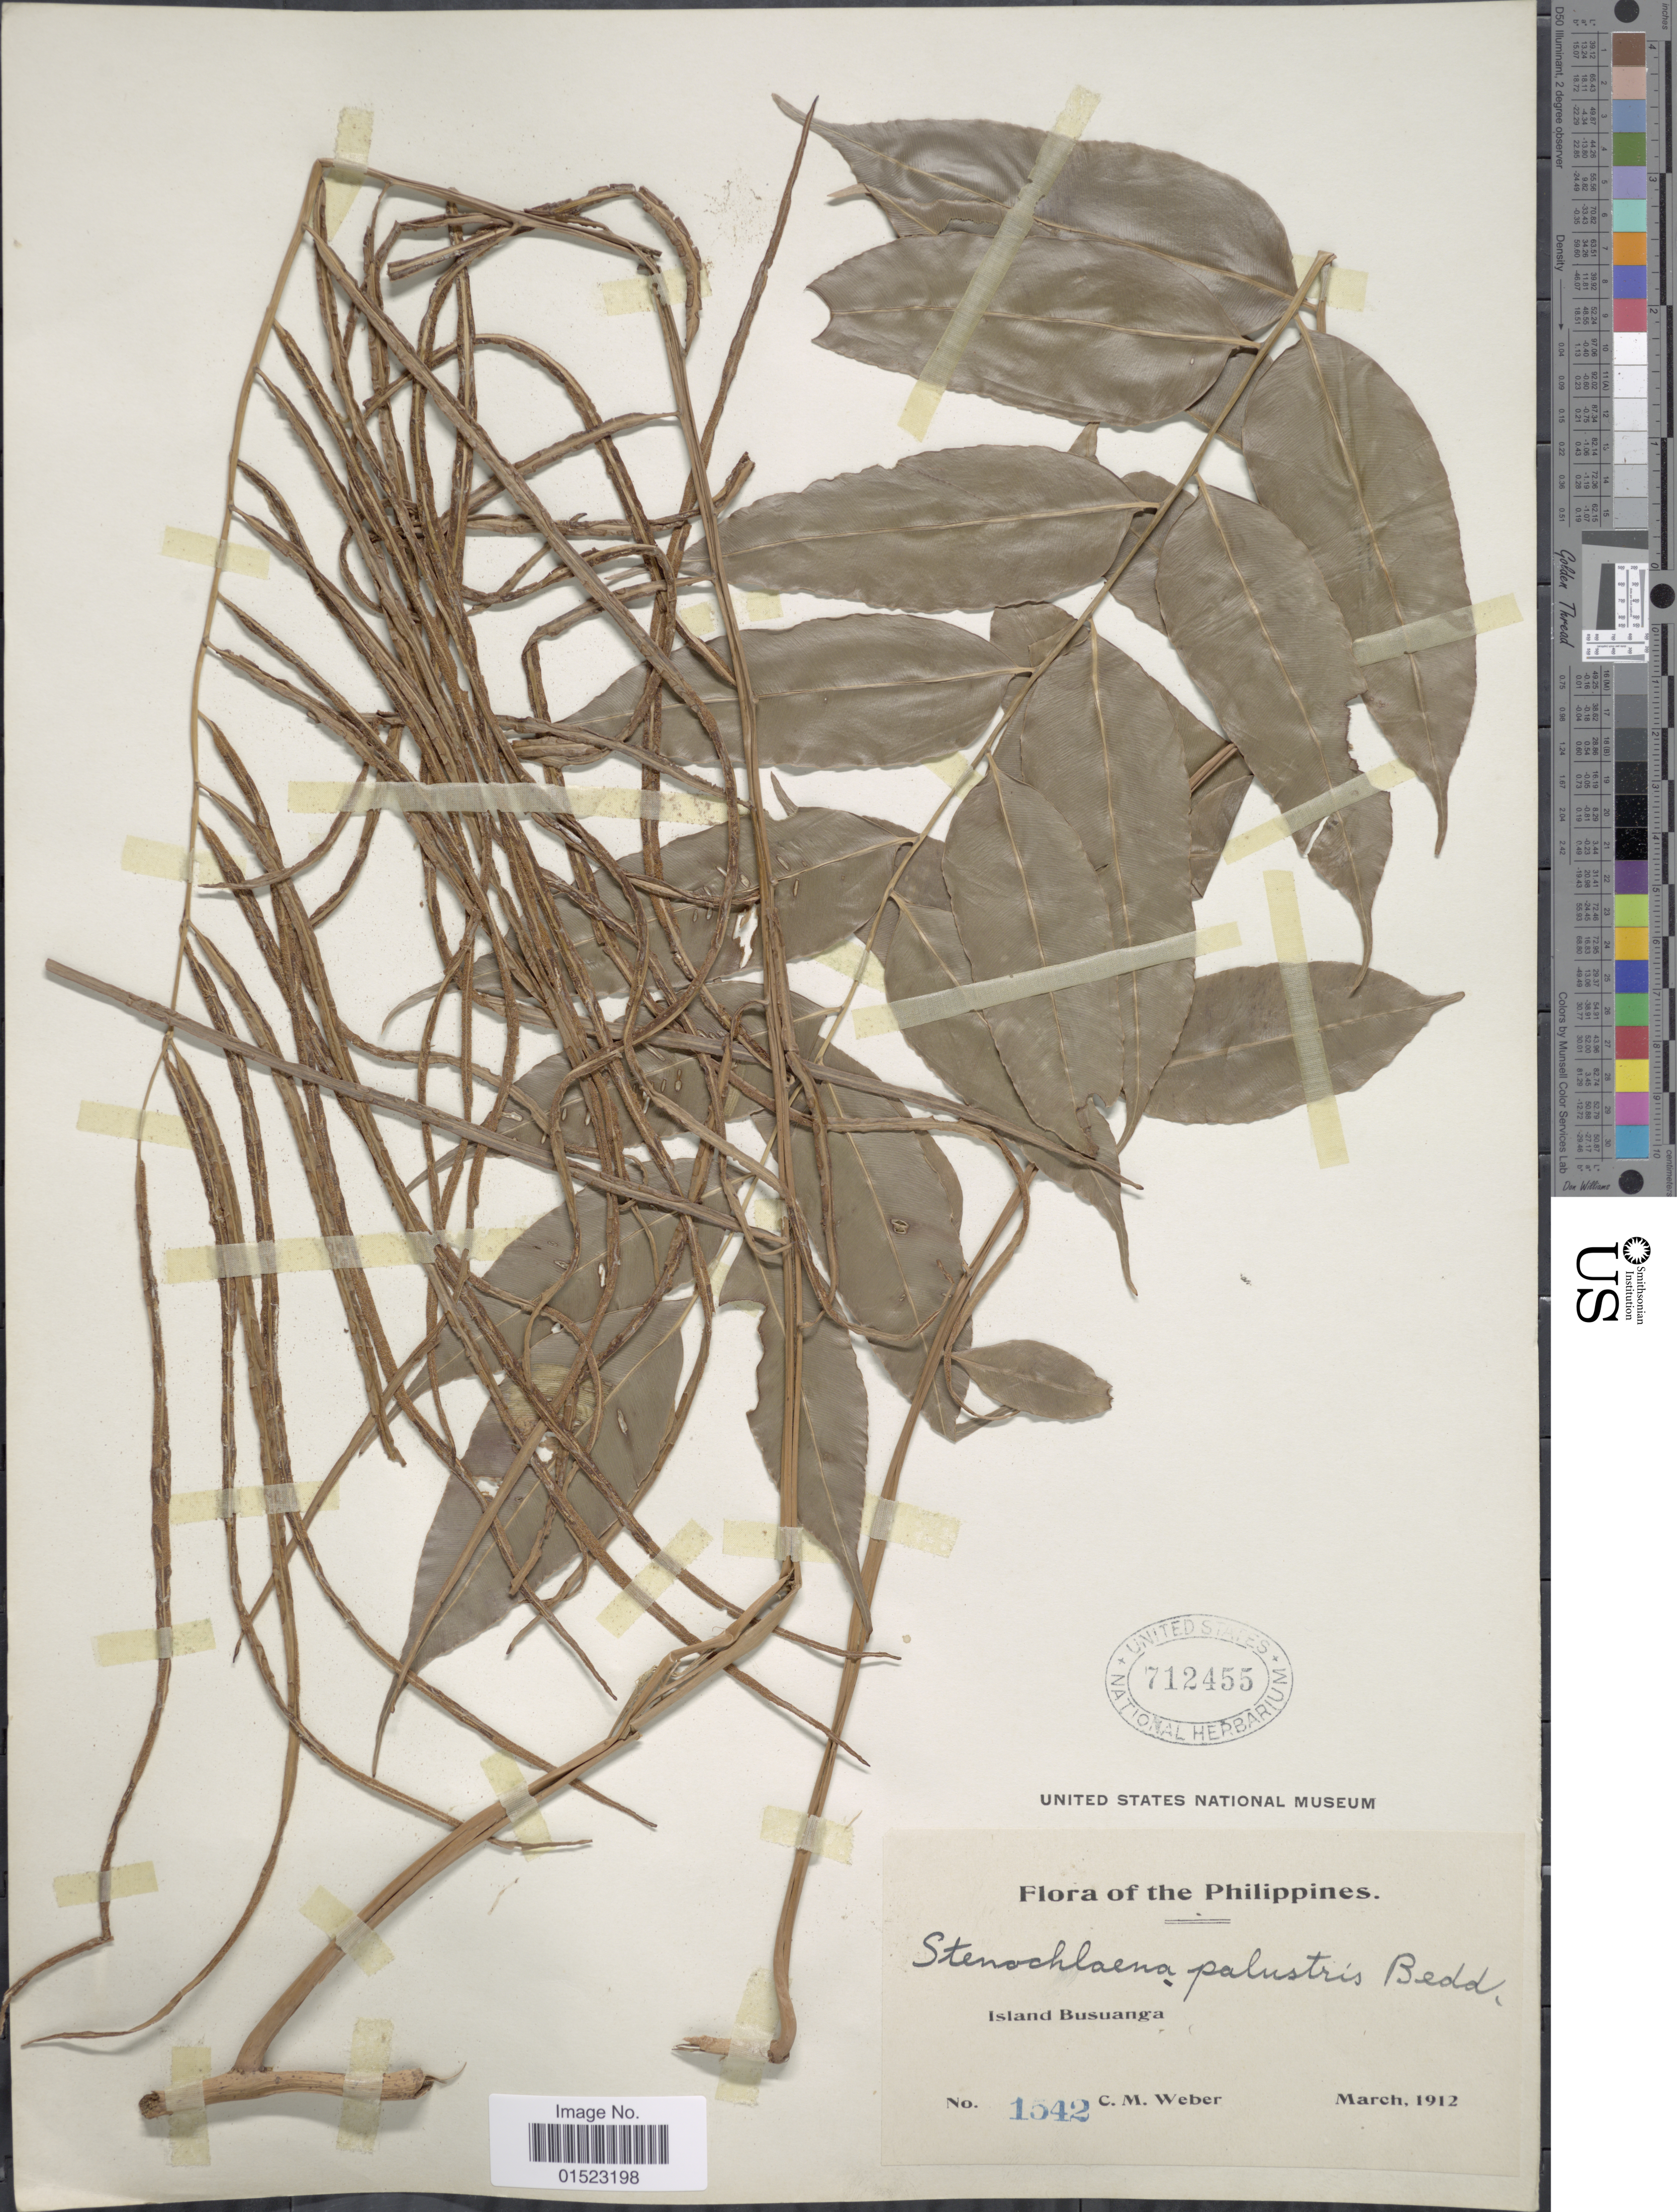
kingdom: Plantae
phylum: Tracheophyta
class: Polypodiopsida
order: Polypodiales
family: Blechnaceae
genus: Stenochlaena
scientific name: Stenochlaena palustris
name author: (Burm. f.) Bedd.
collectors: C. M. Weber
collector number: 1542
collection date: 1912-03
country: Philippines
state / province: Mimaropa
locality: Island Busuanga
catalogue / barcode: US 712455